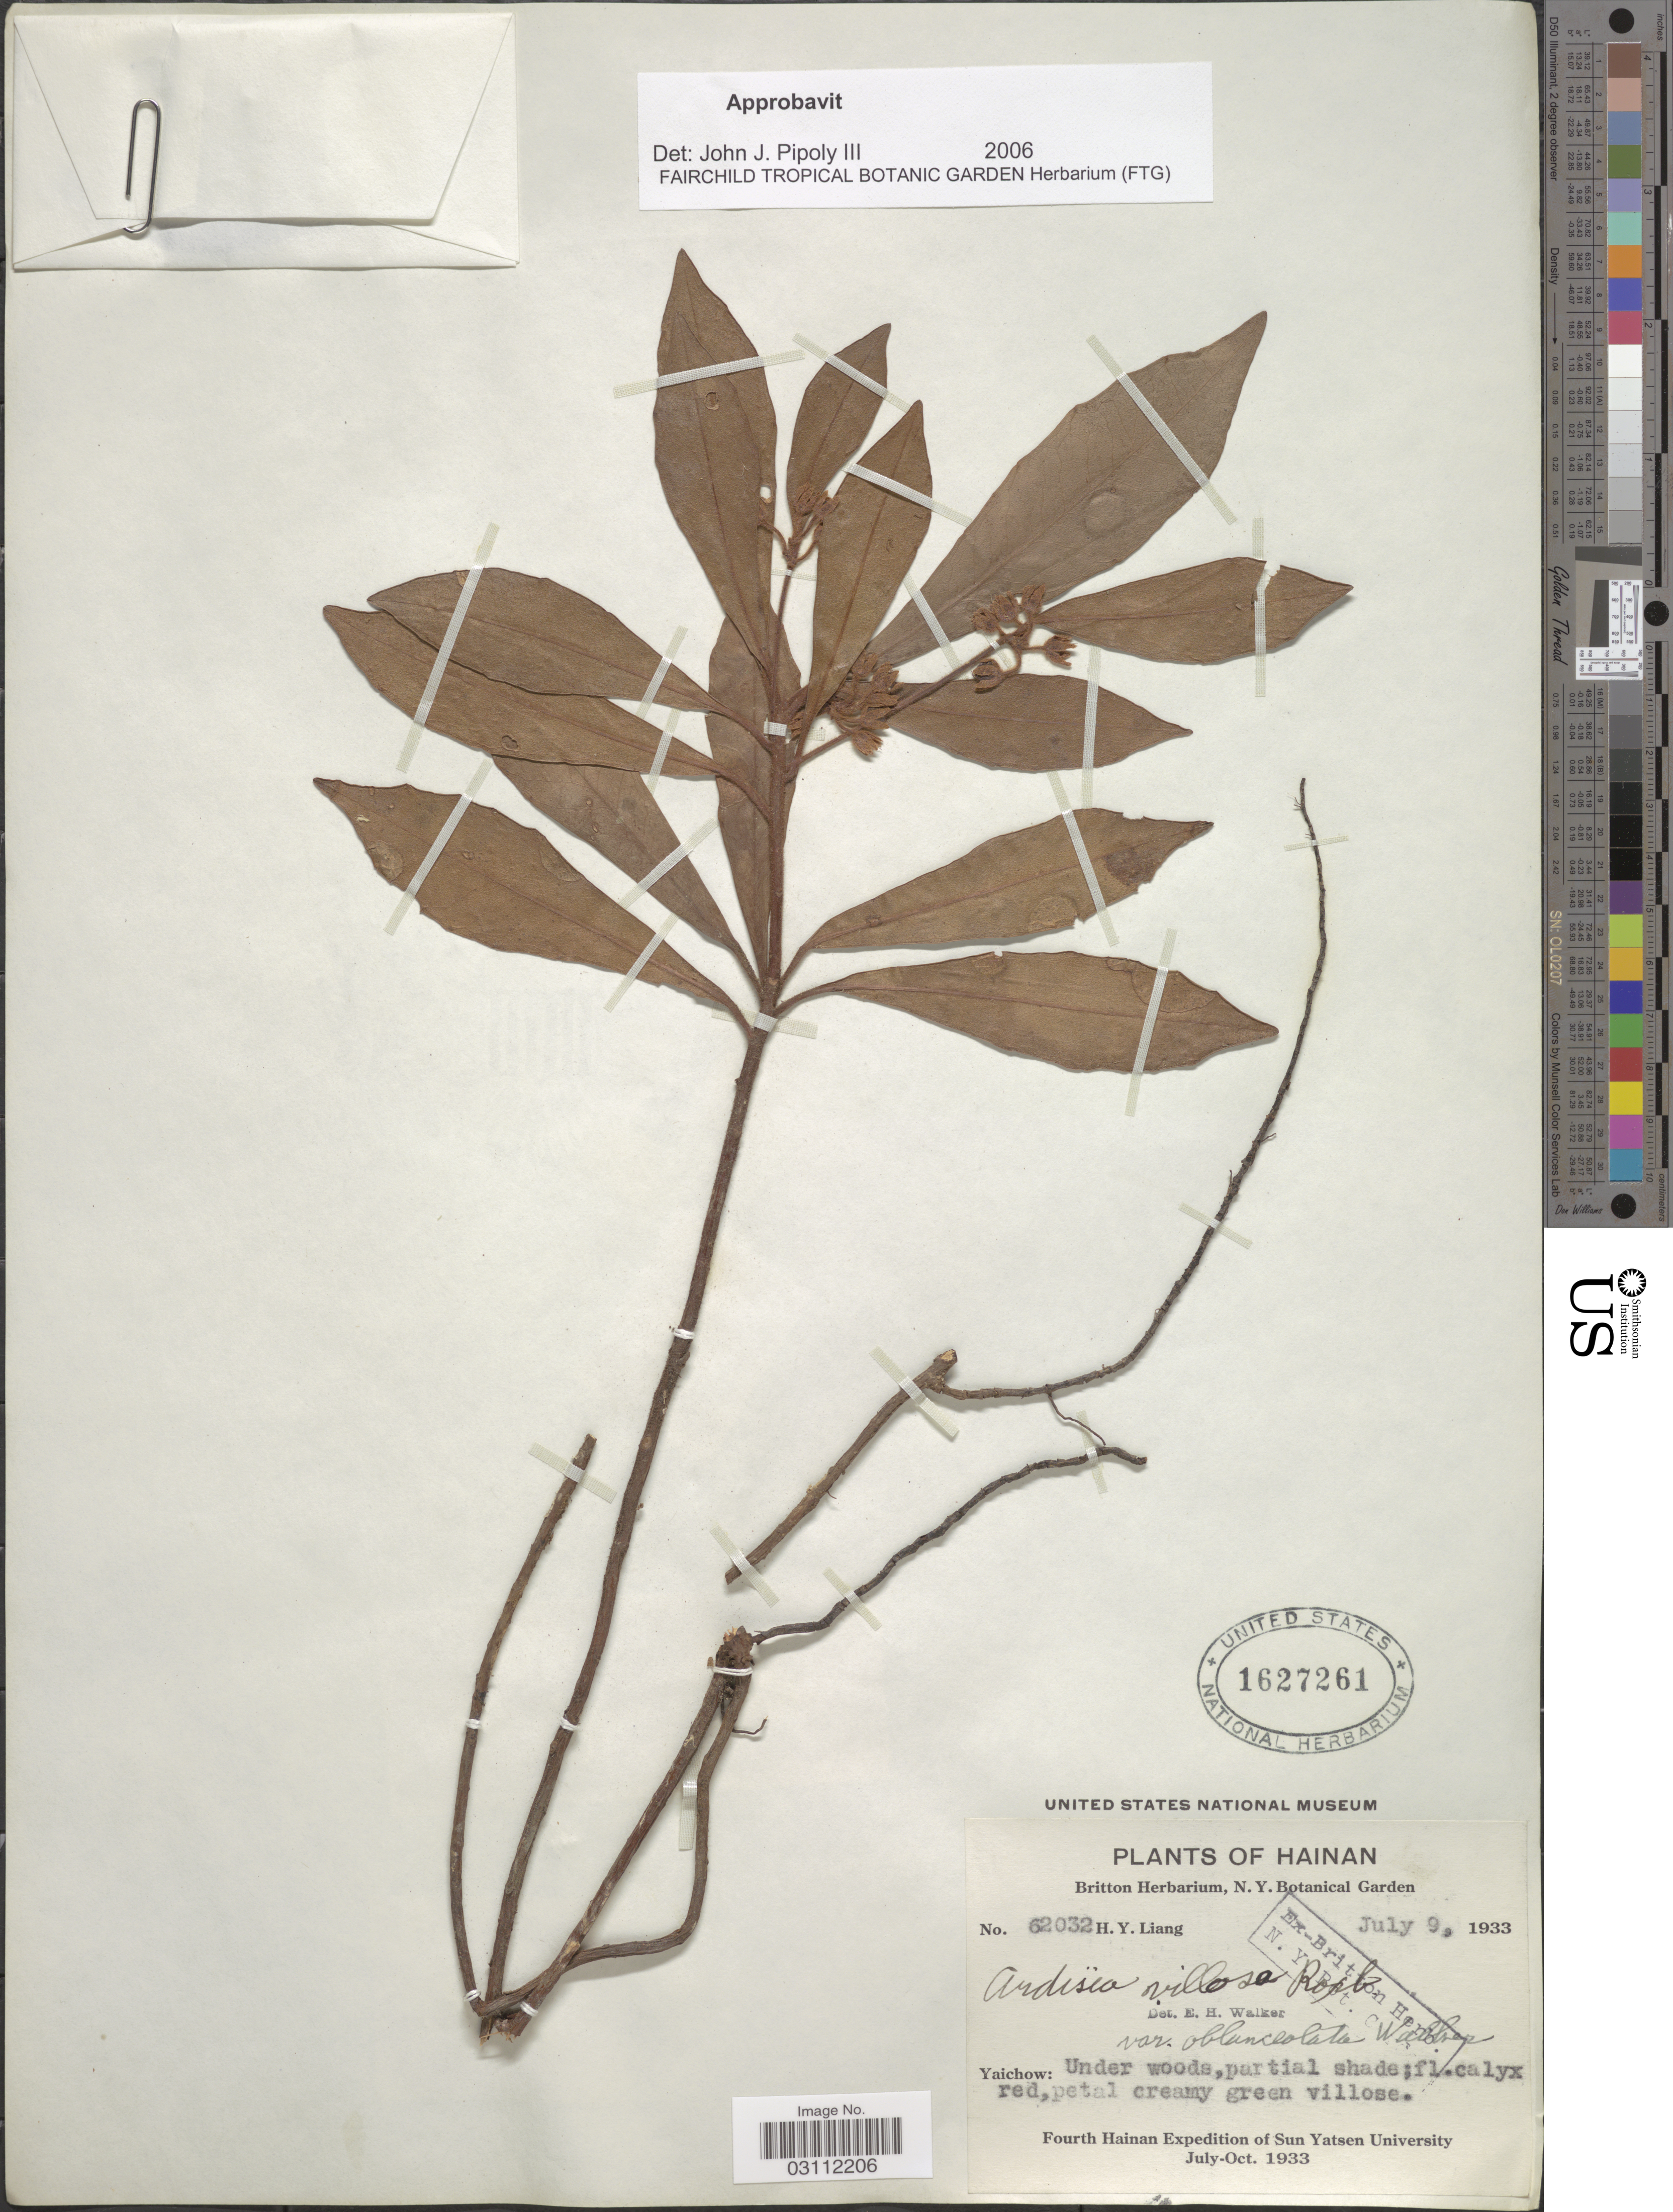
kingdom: Plantae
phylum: Tracheophyta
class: Magnoliopsida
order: Ericales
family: Primulaceae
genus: Ardisia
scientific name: Ardisia villosa var. oblanceolata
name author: E. Walker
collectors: H. Y. Liang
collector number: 62032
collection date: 1933-07-09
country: China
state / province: Hainan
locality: Yaichow.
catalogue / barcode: US 1627261